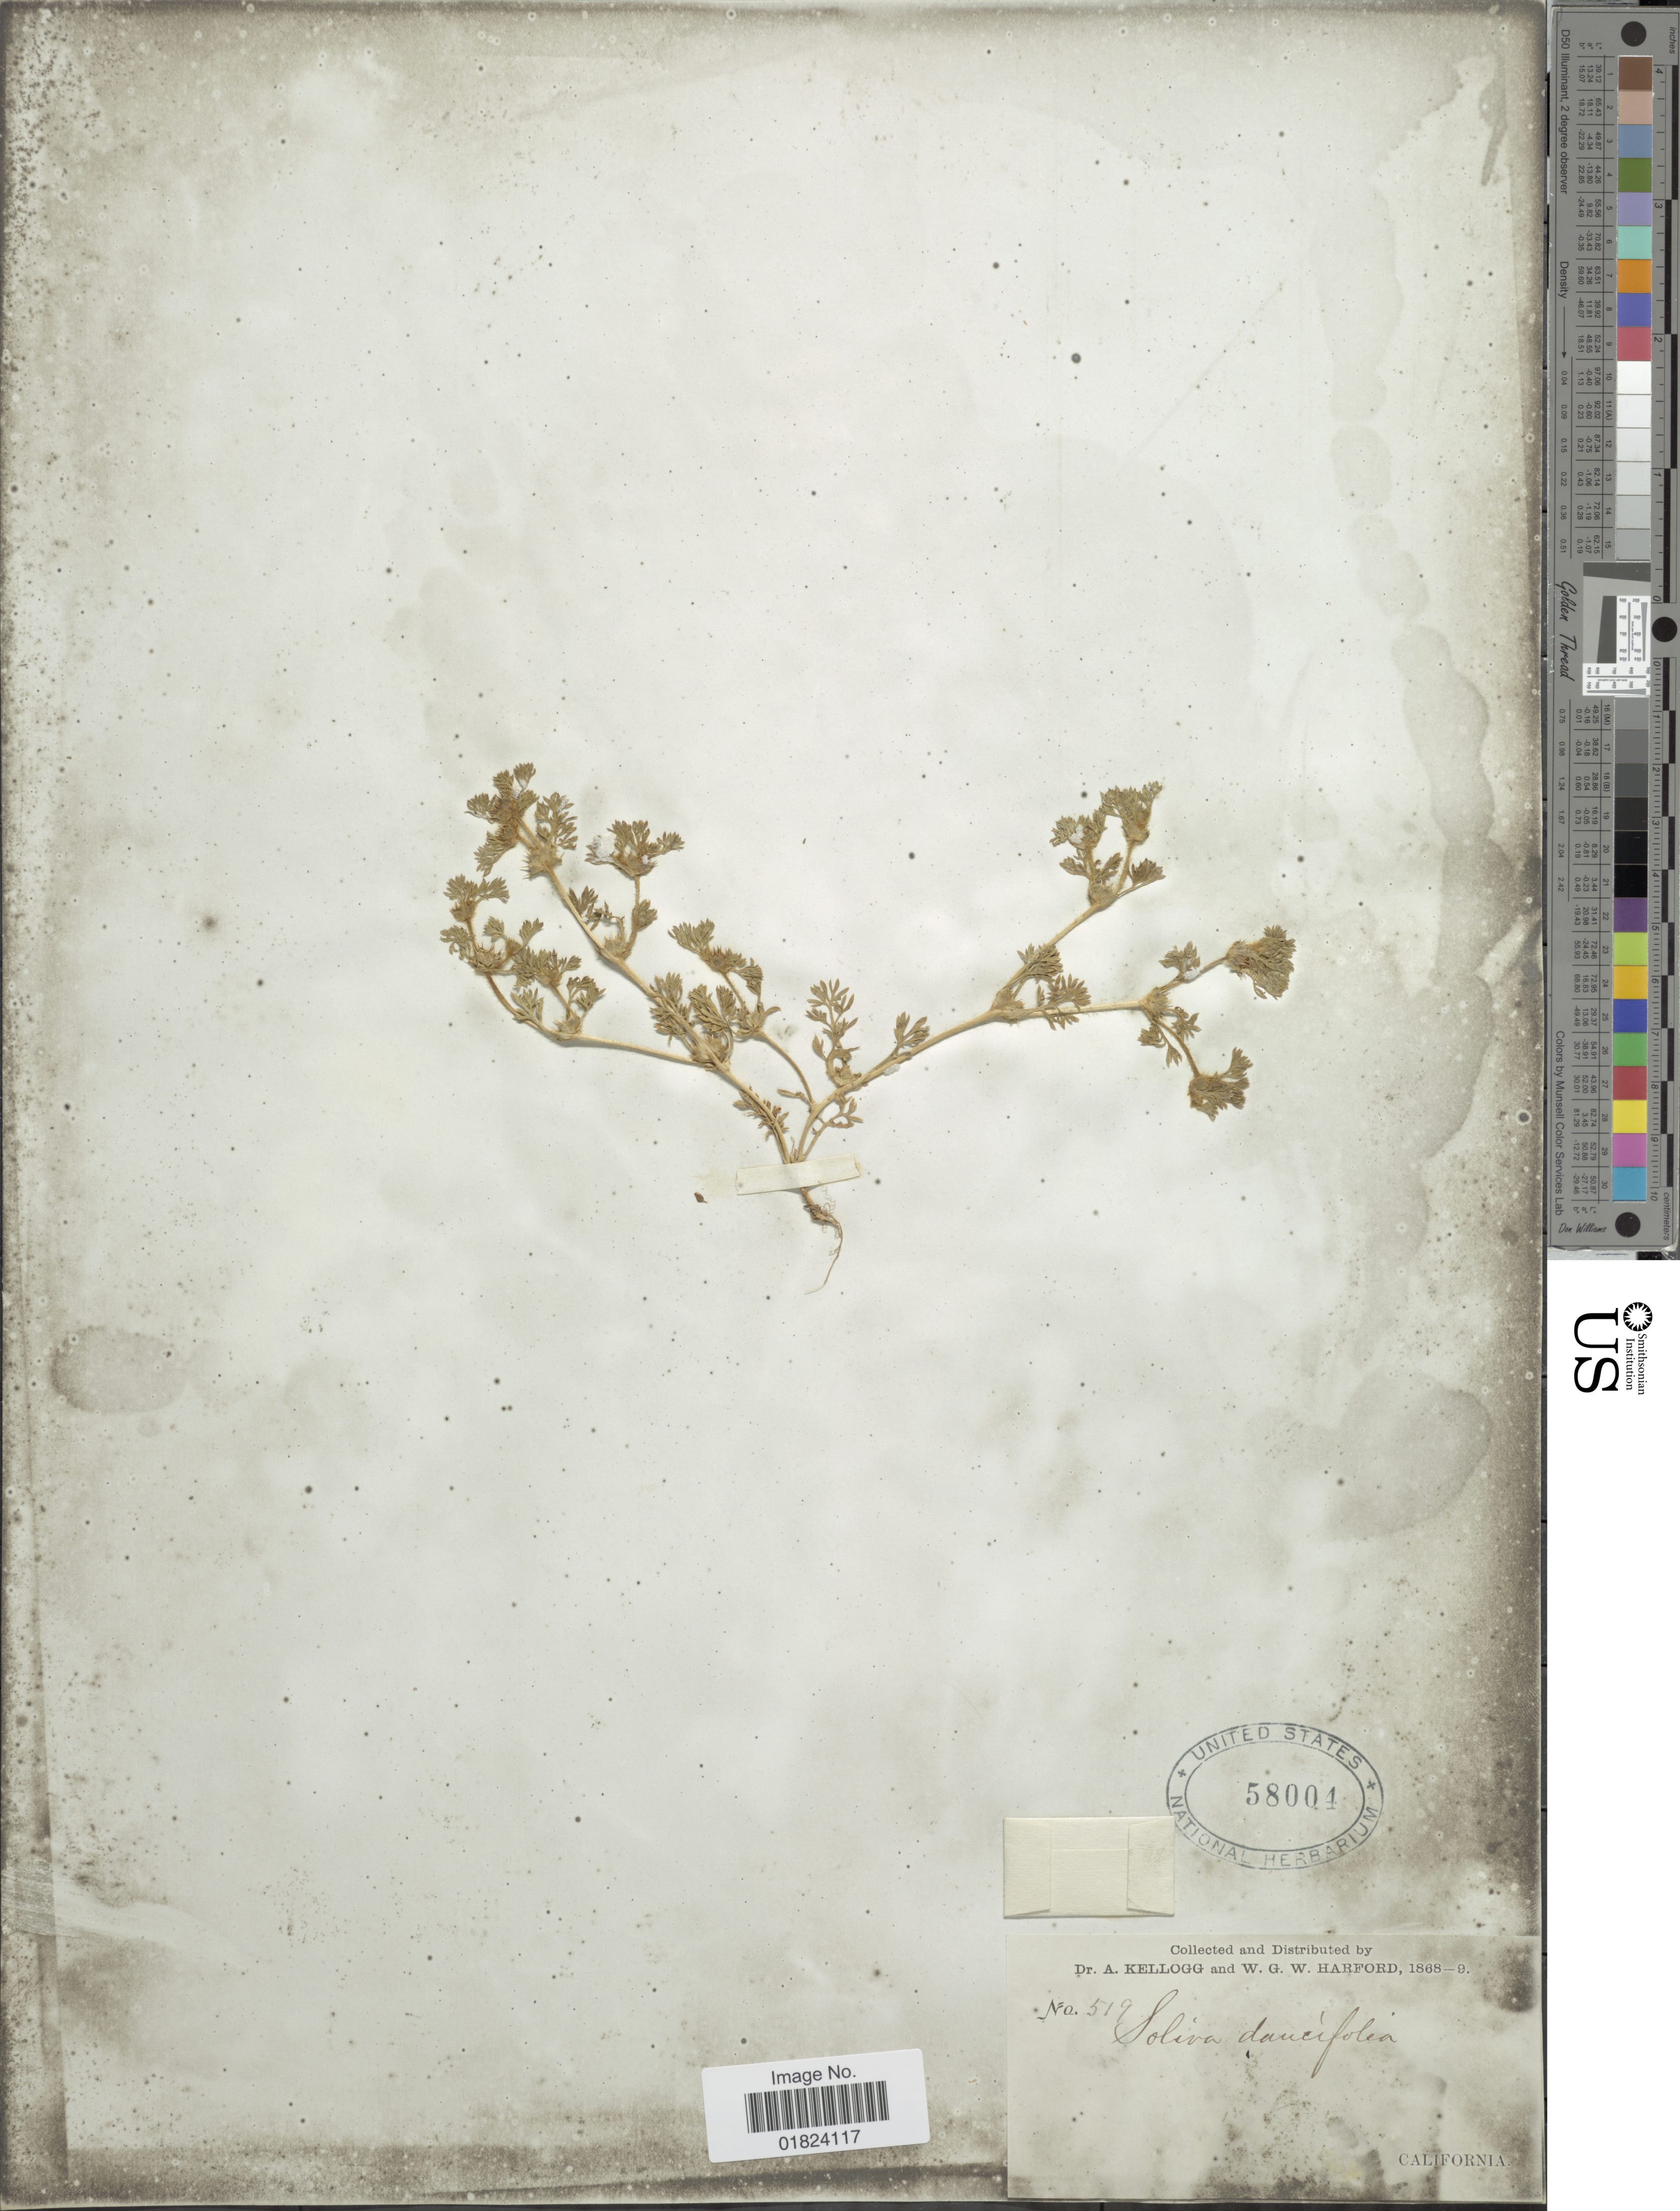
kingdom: Plantae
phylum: Tracheophyta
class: Magnoliopsida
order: Asterales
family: Asteraceae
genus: Soliva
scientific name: Soliva daucifolia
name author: Nutt.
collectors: A. Kellogg & W. G. W. Harford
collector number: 519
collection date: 1868/1869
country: United States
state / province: California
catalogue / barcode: US 58004